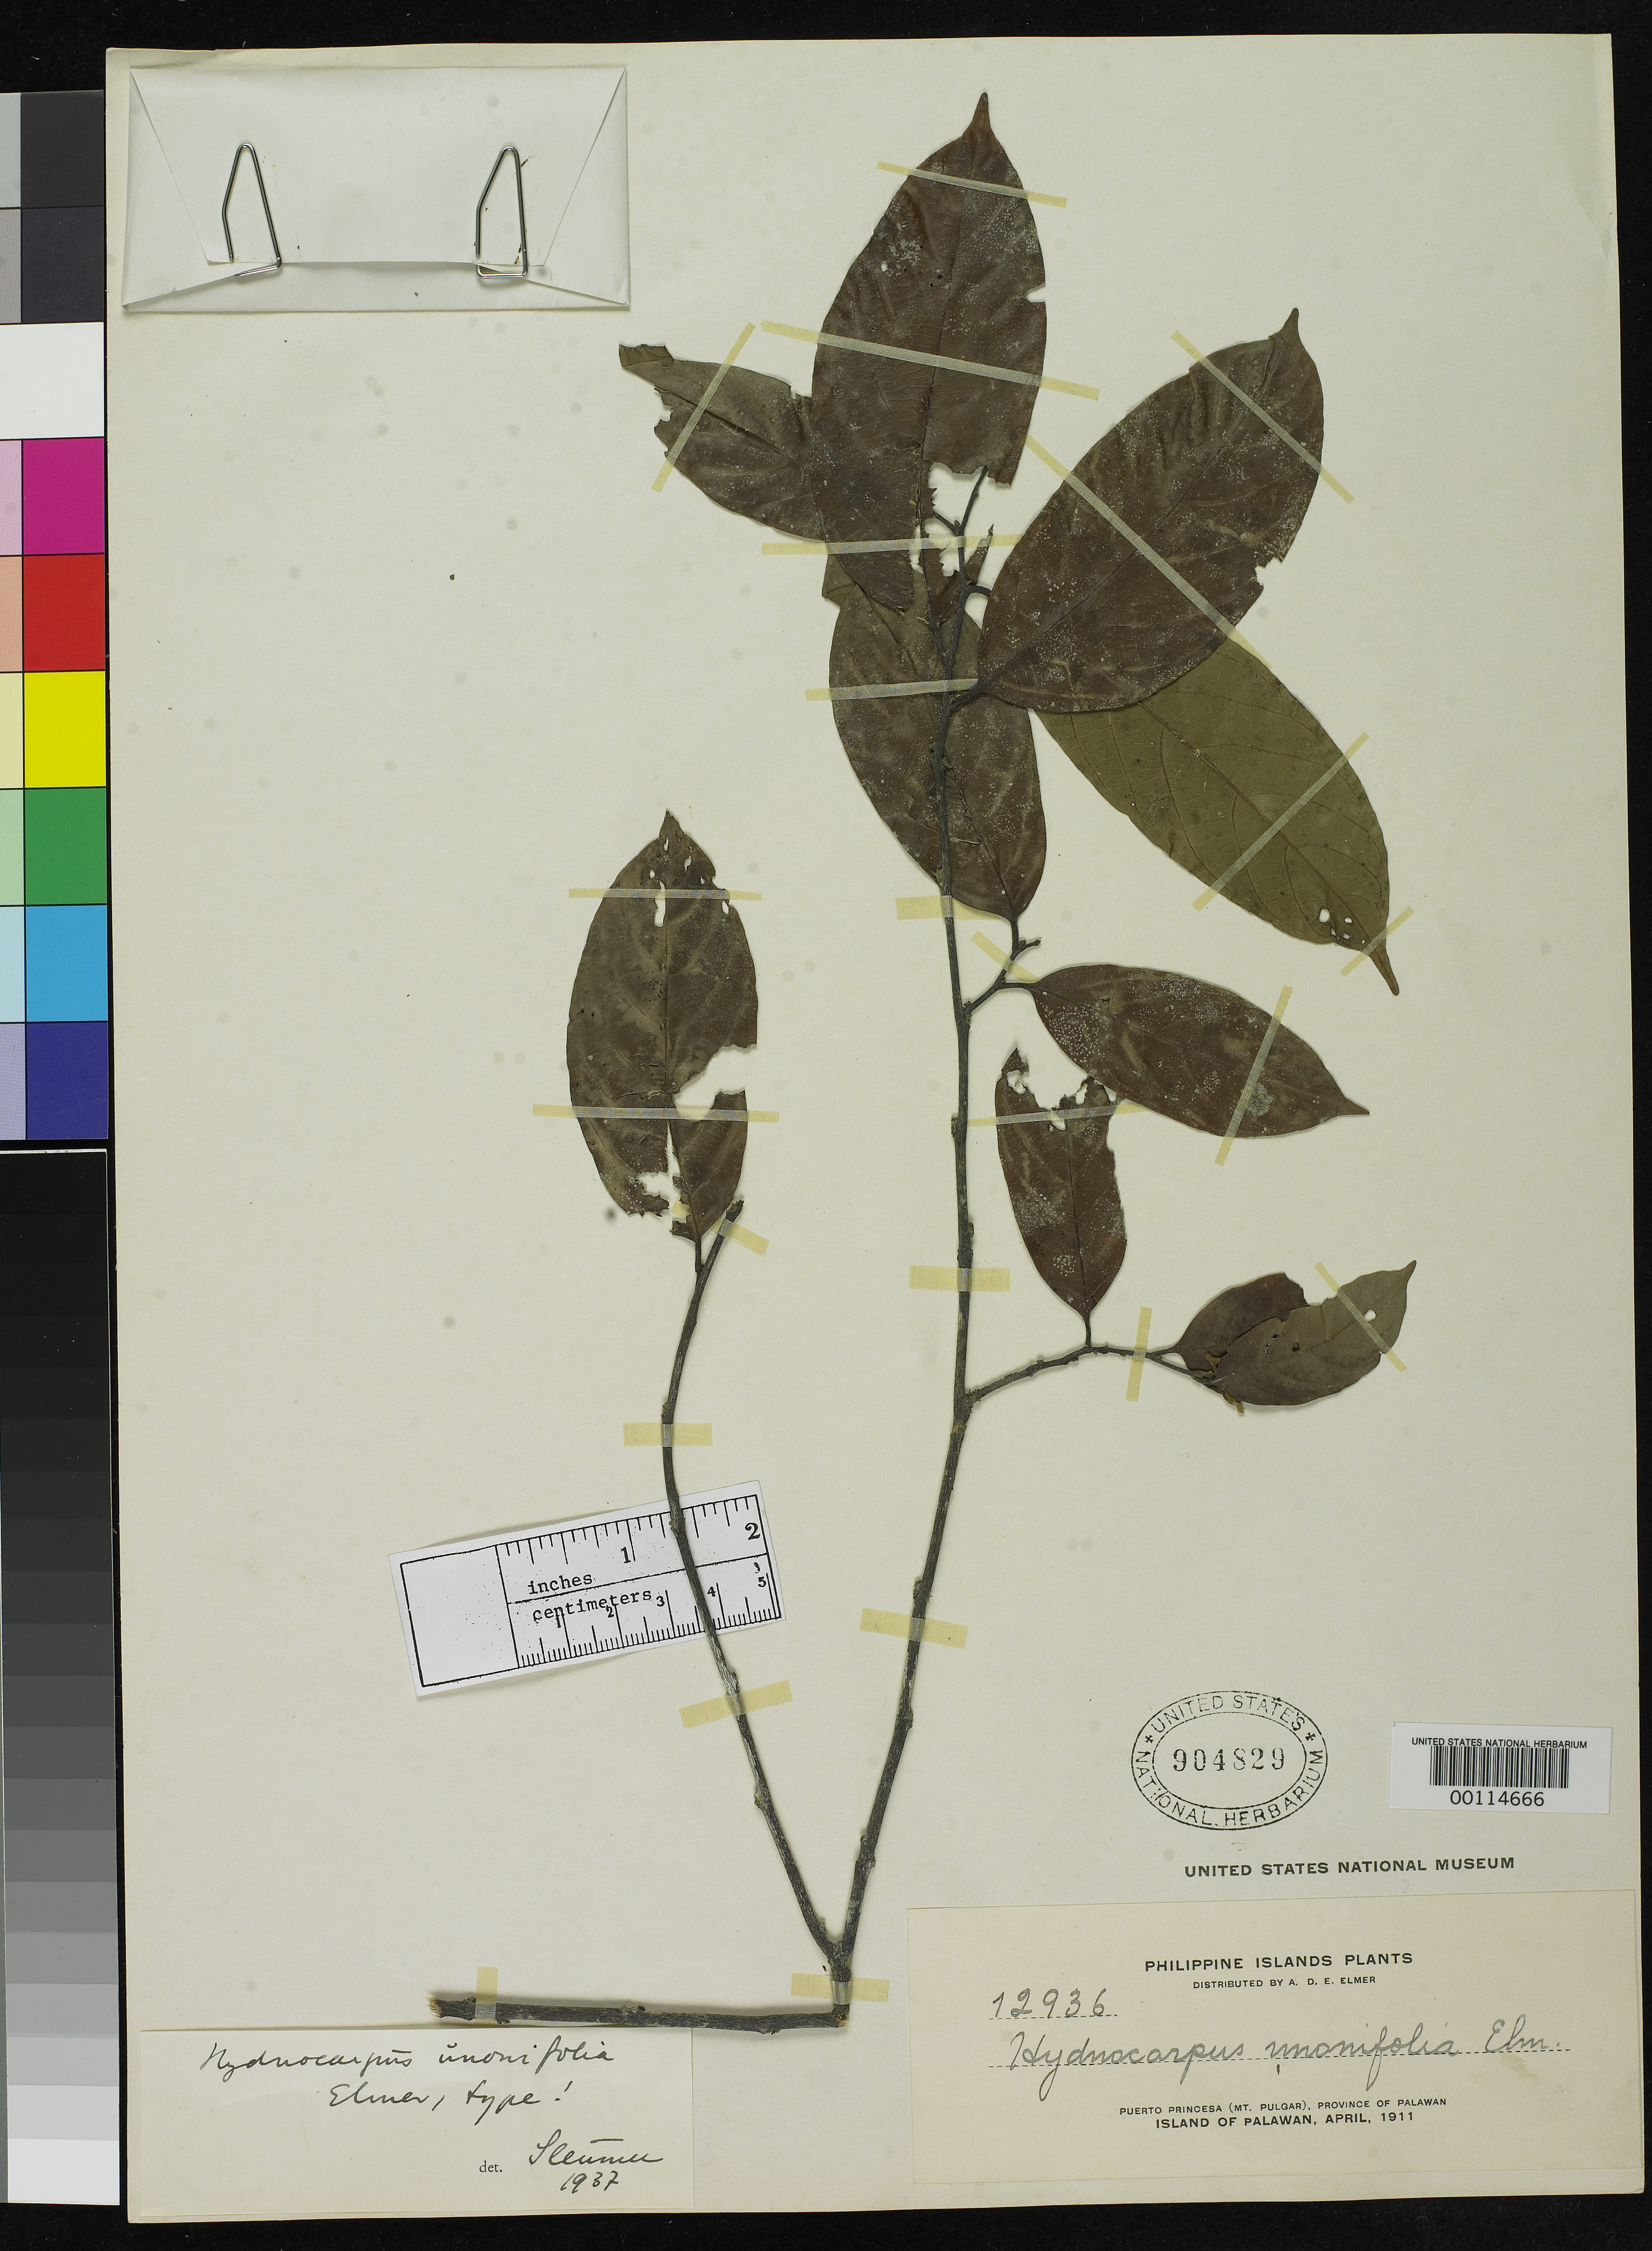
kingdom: Plantae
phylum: Tracheophyta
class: Magnoliopsida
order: Malpighiales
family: Achariaceae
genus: Hydnocarpus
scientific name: Hydnocarpus unonifolia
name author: Elmer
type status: Isotype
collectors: A. D. E. Elmer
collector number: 12936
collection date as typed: Apr 1911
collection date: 1911-04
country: Philippines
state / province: Mimaropa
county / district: Palawan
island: Palawan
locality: Puerto Princesa (Mt. Pulgar), Province of Palawan, Island of Palawan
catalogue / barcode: US 904829